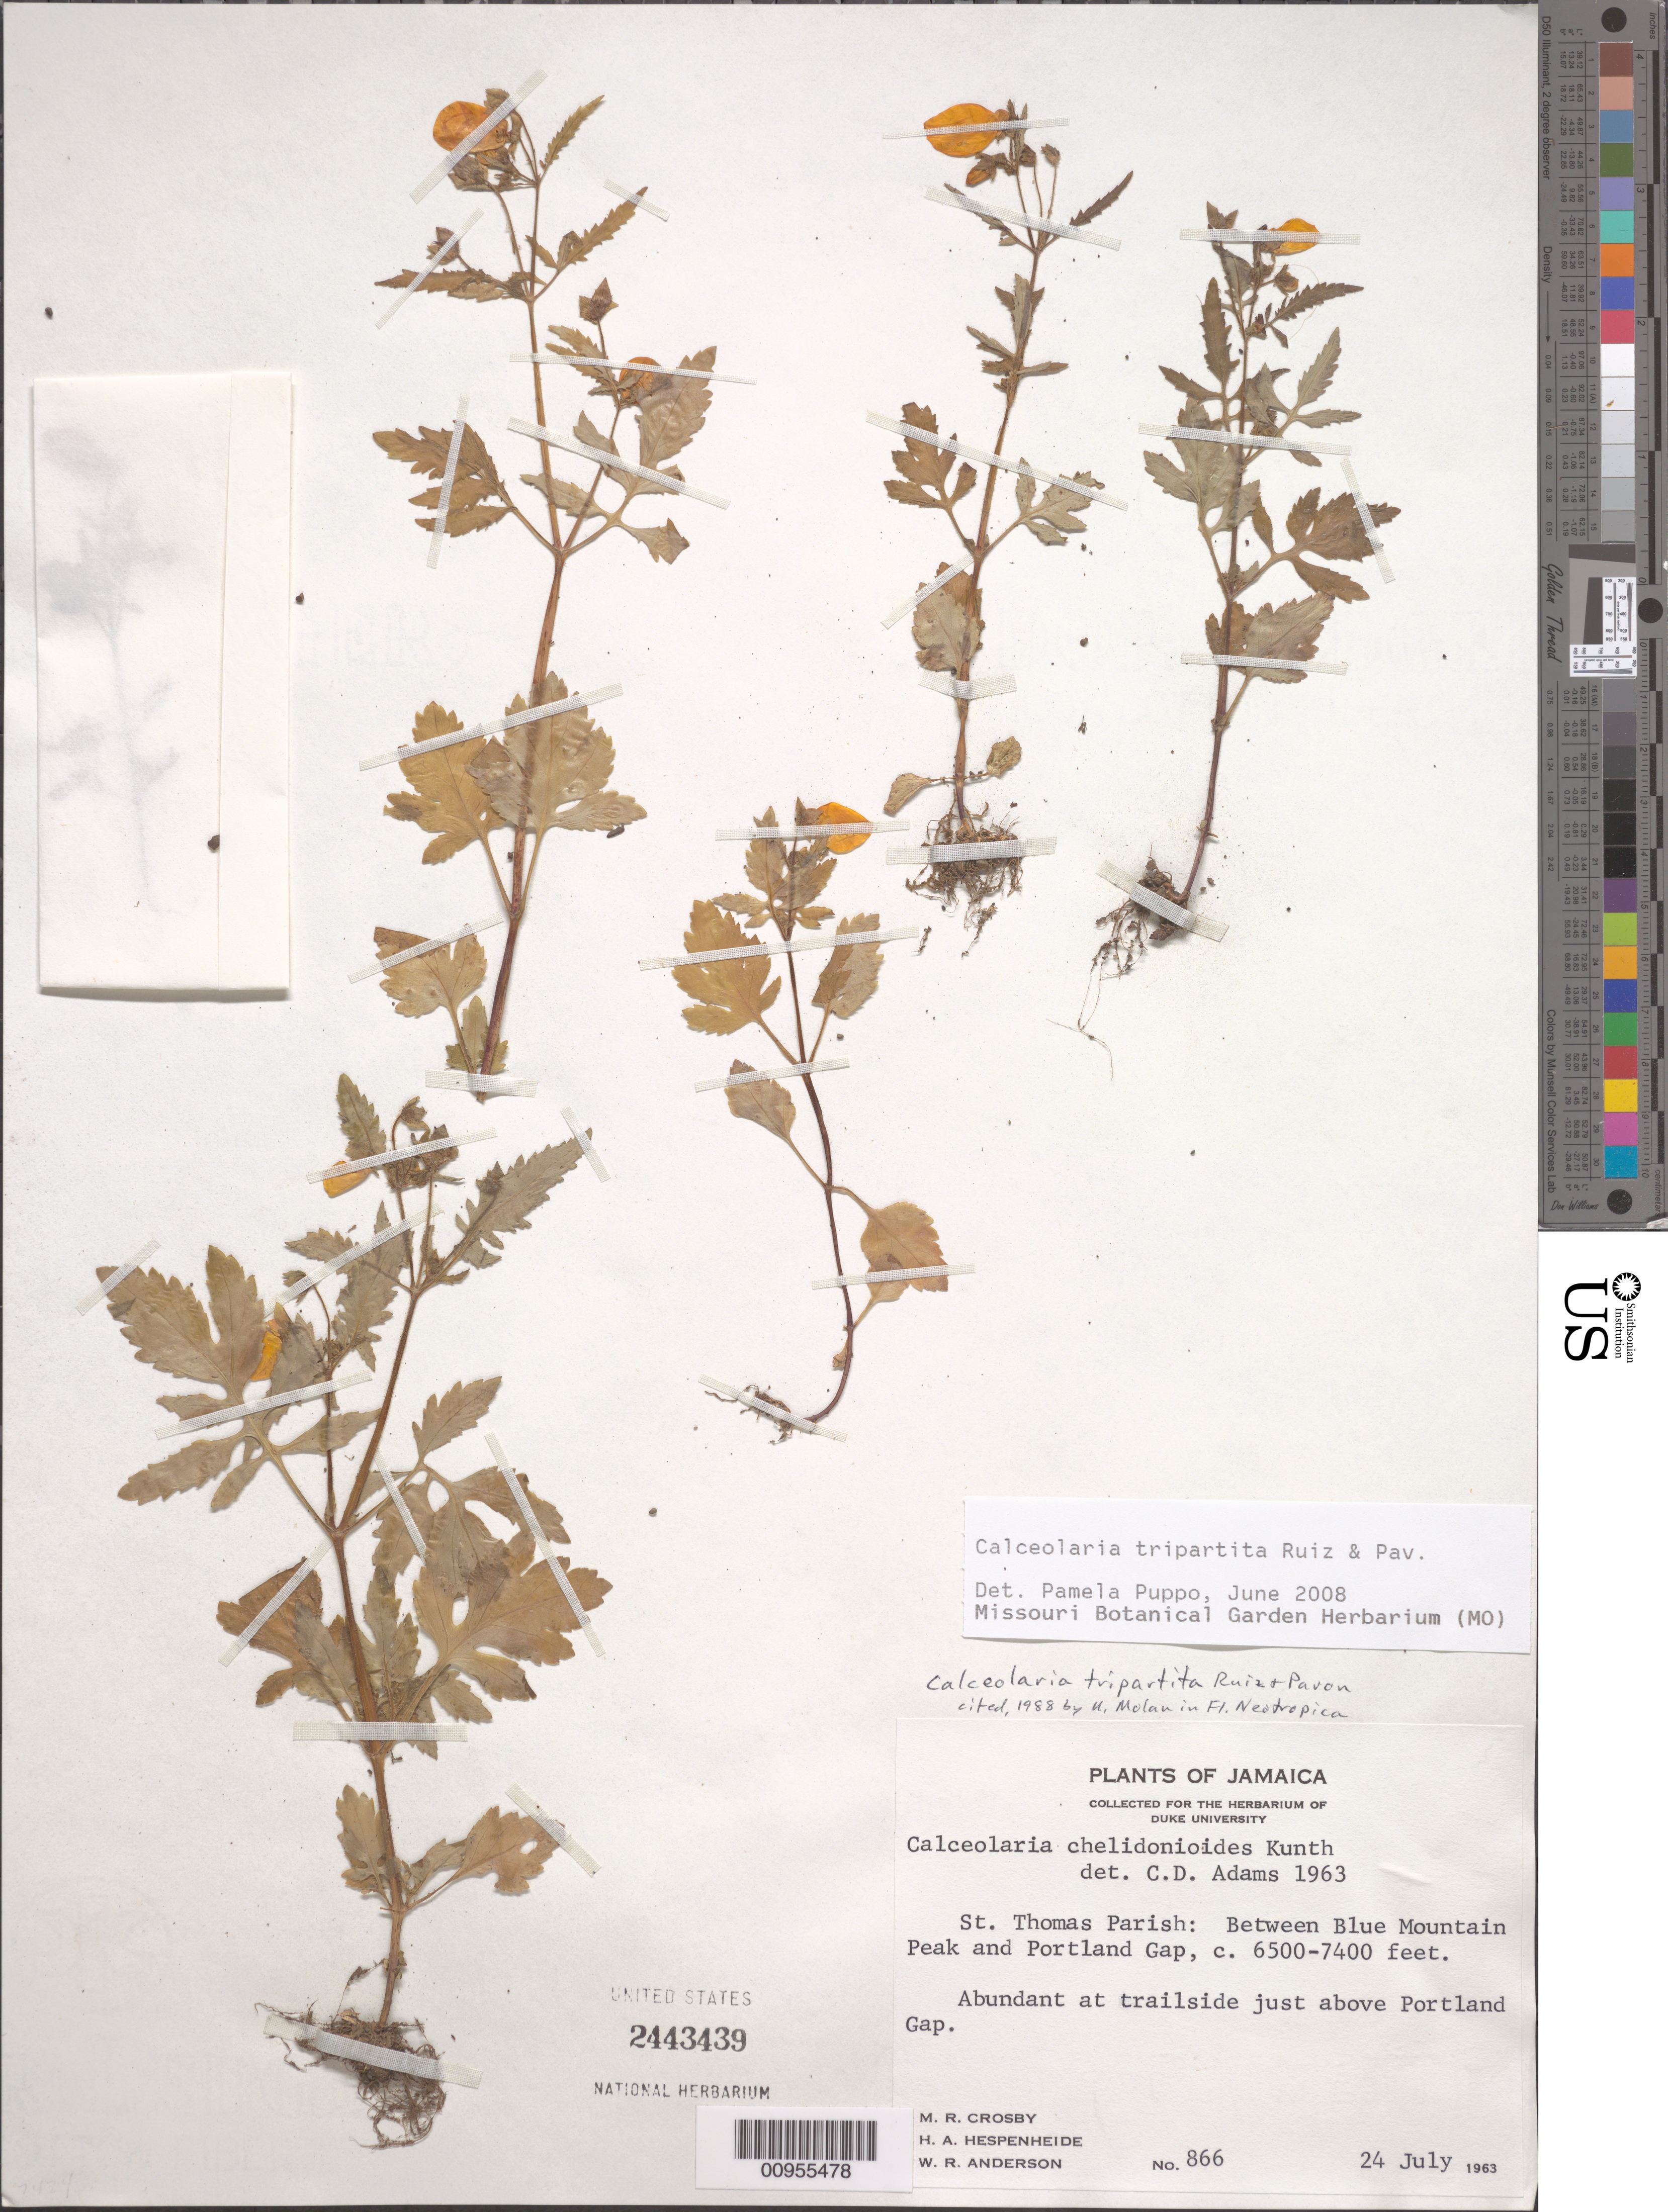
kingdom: Plantae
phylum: Tracheophyta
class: Magnoliopsida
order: Lamiales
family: Calceolariaceae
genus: Calceolaria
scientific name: Calceolaria tripartita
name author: Ruiz & Pav.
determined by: Puppo, P.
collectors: M. R. Crosby, H. A. Hespenheide & W. R. Anderson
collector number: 866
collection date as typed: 24 Jul 1963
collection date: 1963-07-24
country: Jamaica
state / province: Saint Thomas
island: Jamaica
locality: Between Blue Mountain Peak and Portland Gap.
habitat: trailside just above Portland Gap.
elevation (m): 1981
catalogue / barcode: US 2443439